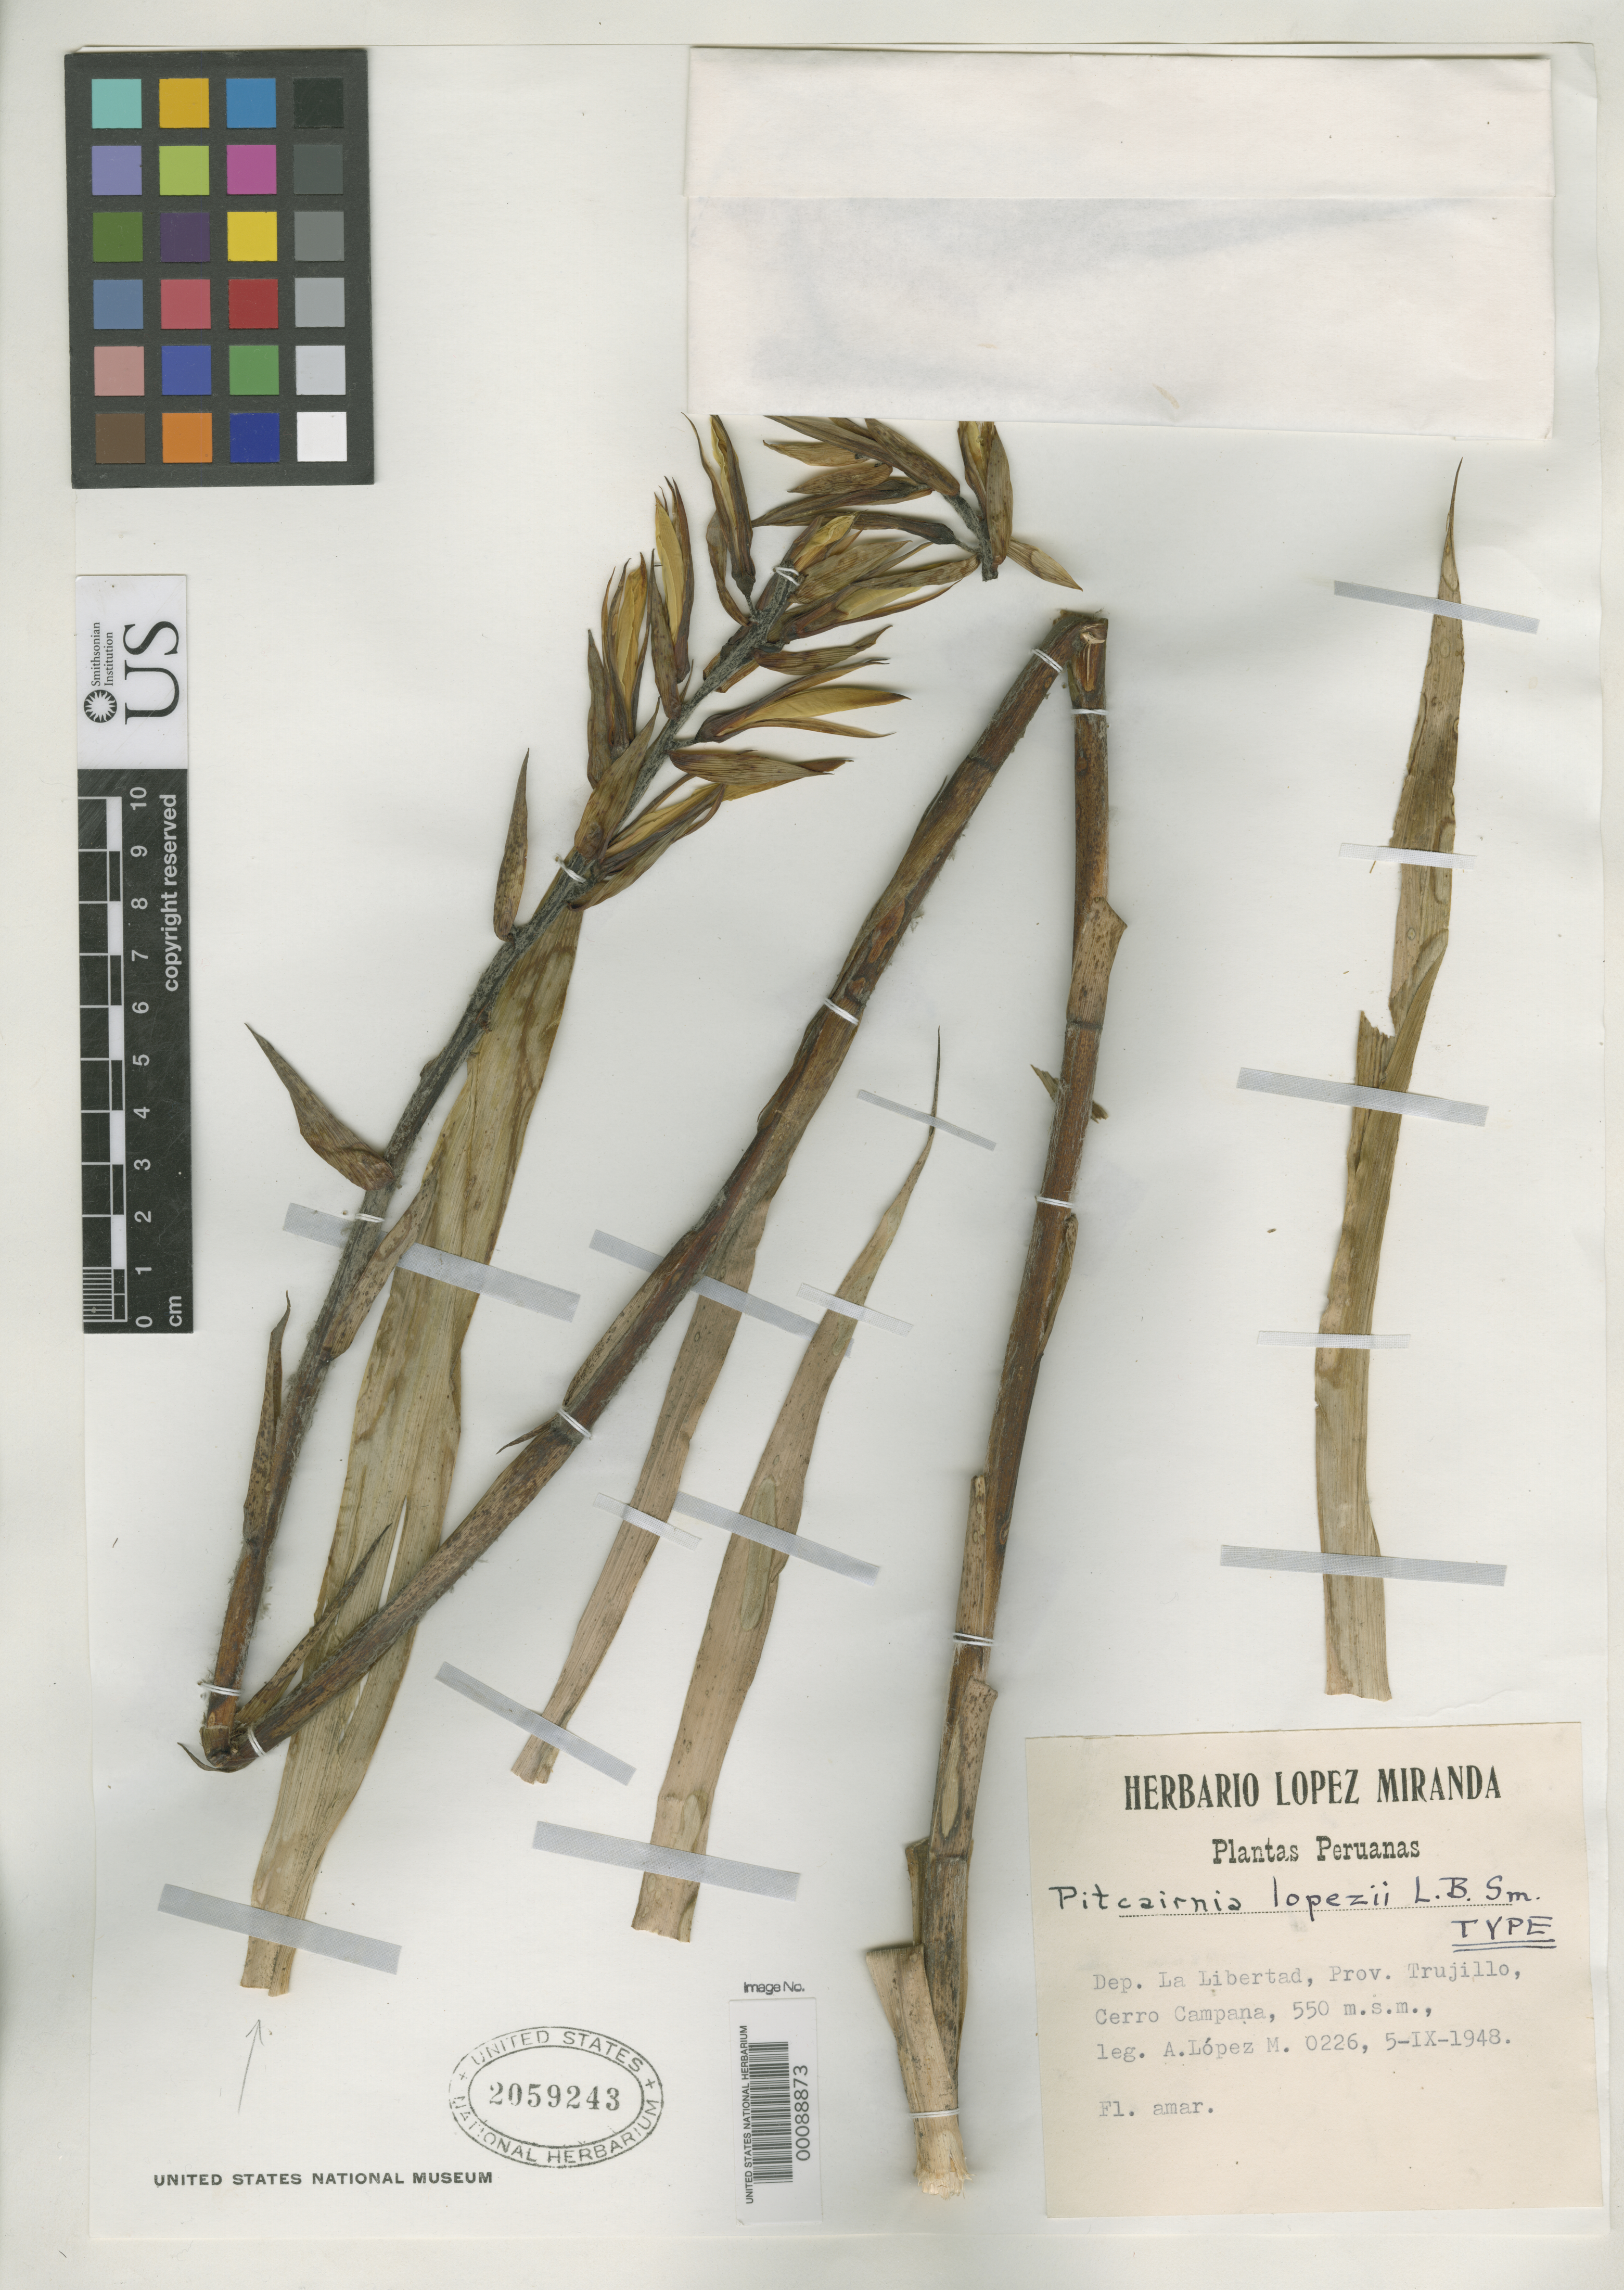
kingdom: Plantae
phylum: Tracheophyta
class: Liliopsida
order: Poales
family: Bromeliaceae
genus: Pitcairnia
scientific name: Pitcairnia lopezii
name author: L.B. Sm.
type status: Holotype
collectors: A. López M.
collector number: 226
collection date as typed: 05 Sep 1948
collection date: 1948-09-05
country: Peru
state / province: La Libertad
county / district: Trujillo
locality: Cerro Campana.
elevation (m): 550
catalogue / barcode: US 2059243